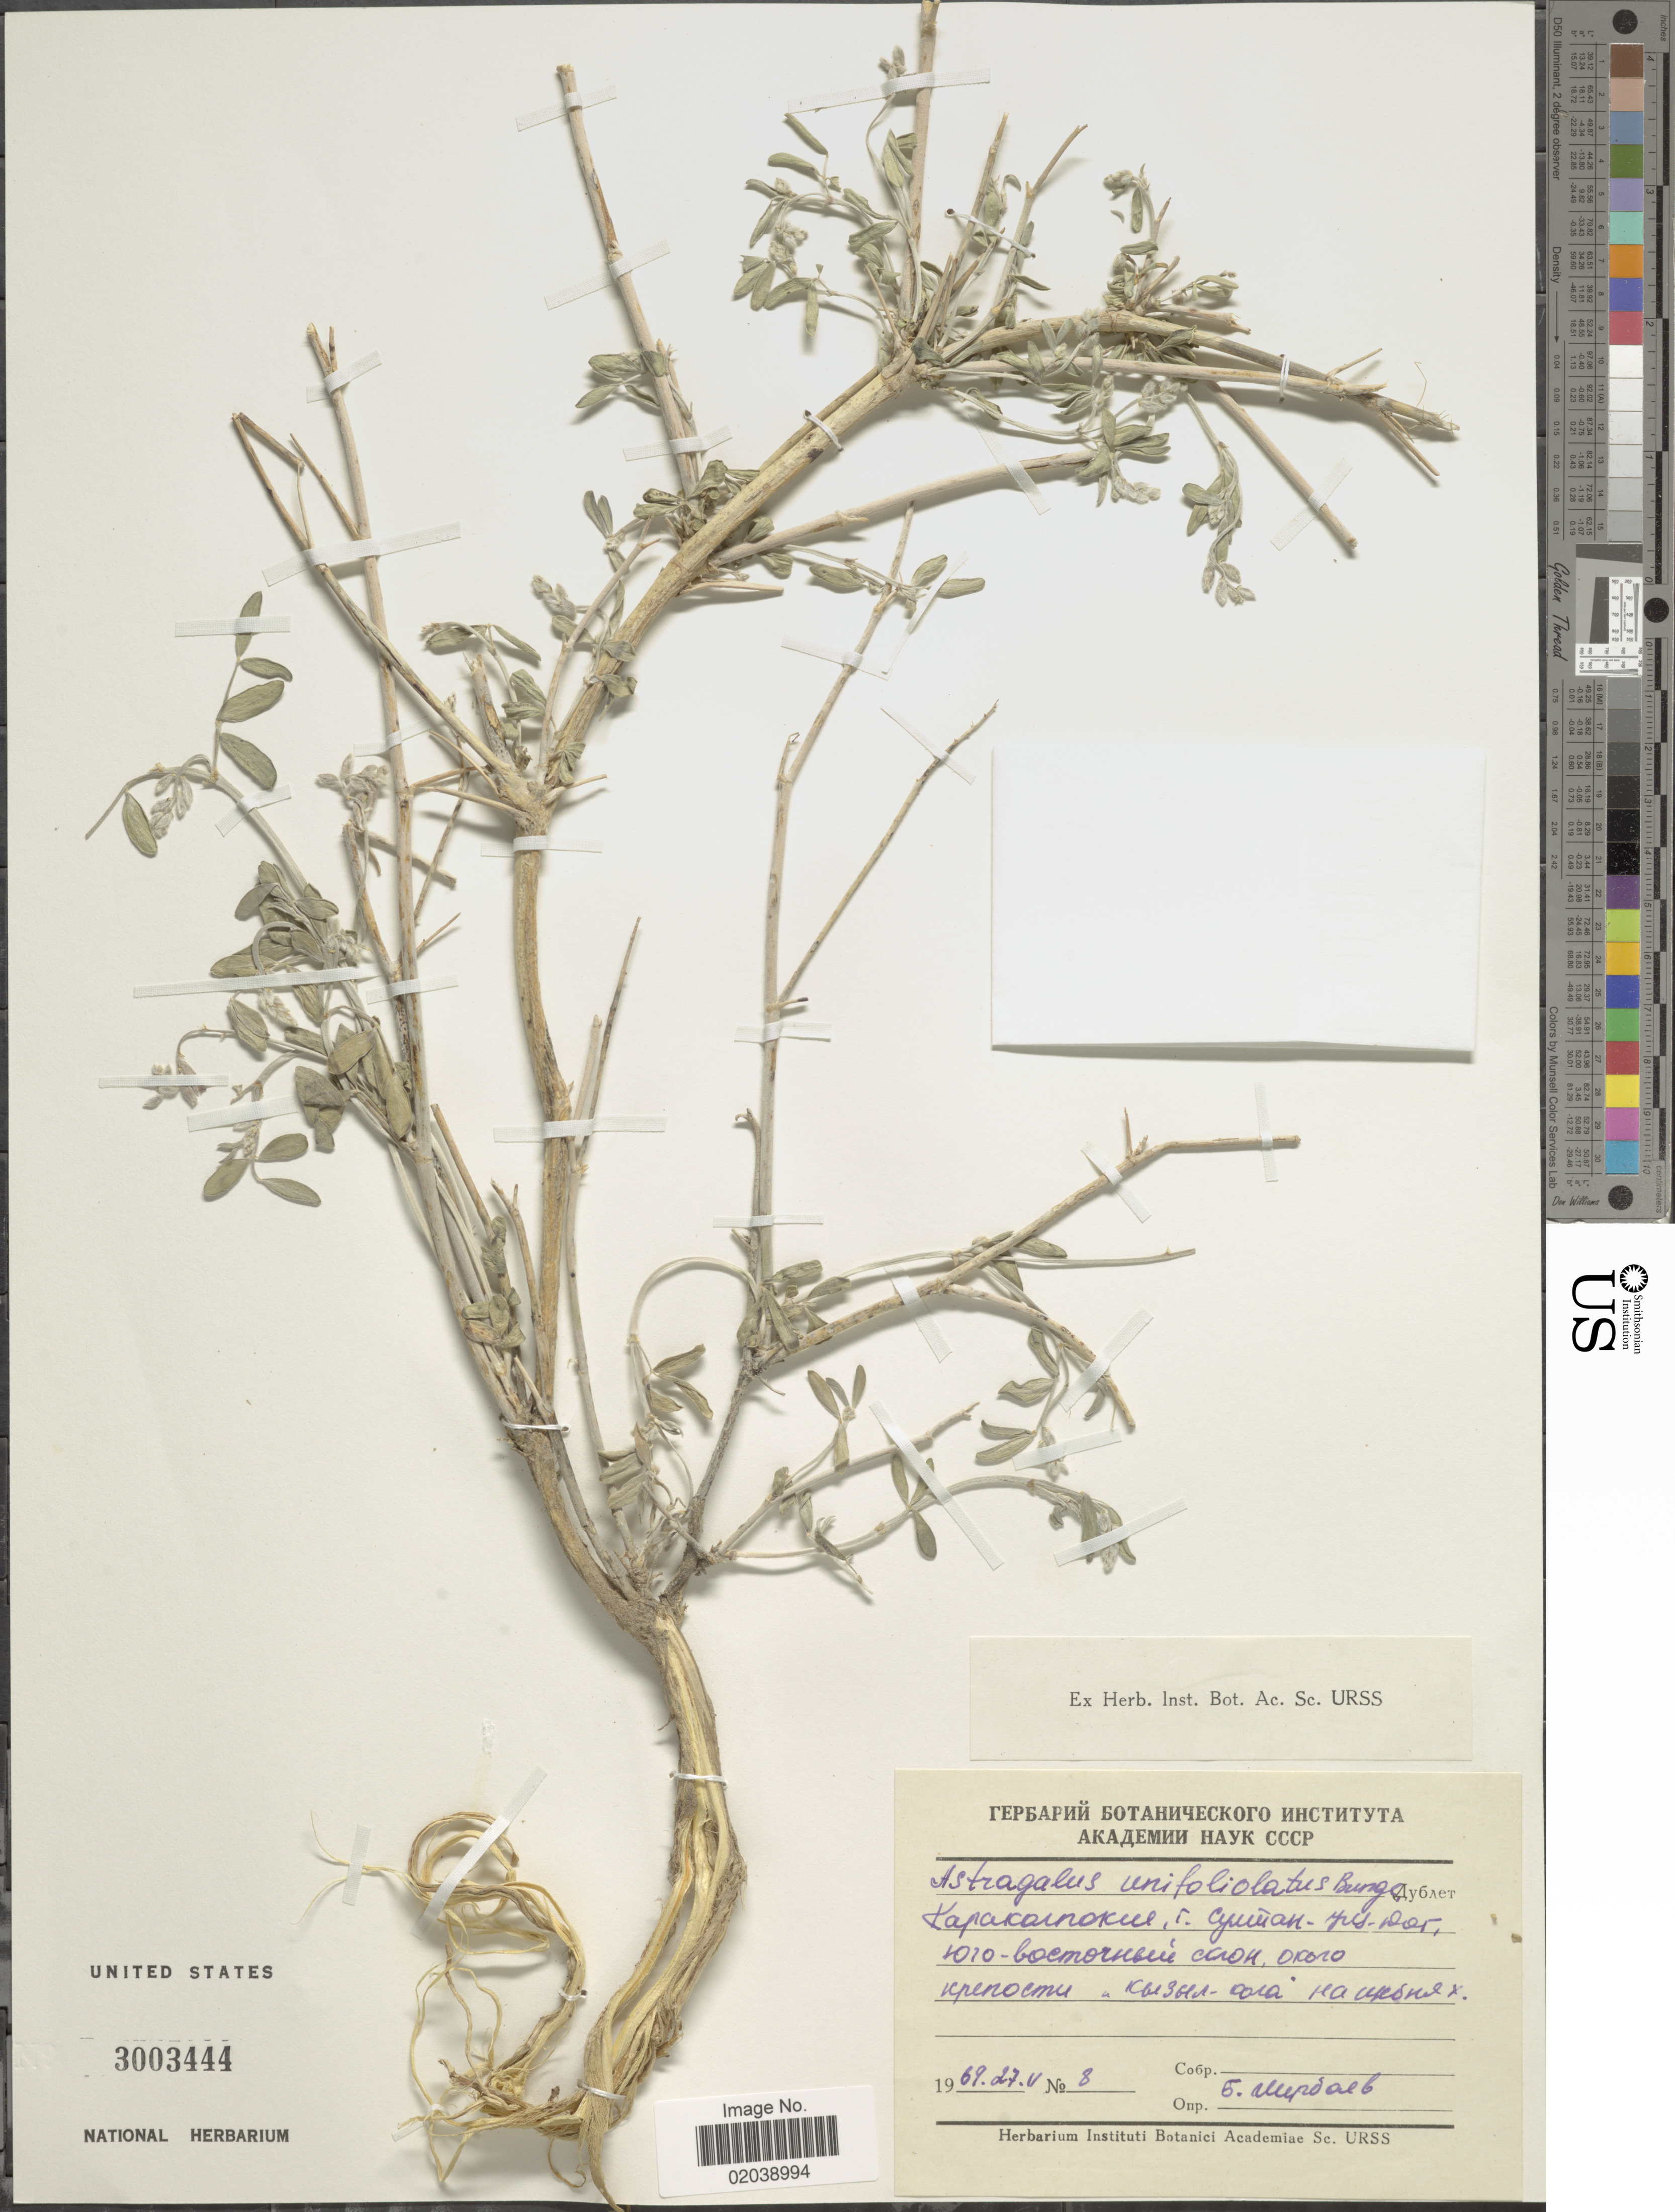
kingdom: Plantae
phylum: Tracheophyta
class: Magnoliopsida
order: Fabales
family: Fabaceae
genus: Astragalus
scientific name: Astragalus unifoliolatus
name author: Širj. & Rech. f.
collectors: B. Sherbaev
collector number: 8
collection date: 1969-05-27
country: Uzbekistan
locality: Sultan, Karakalpakstan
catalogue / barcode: US 3003444